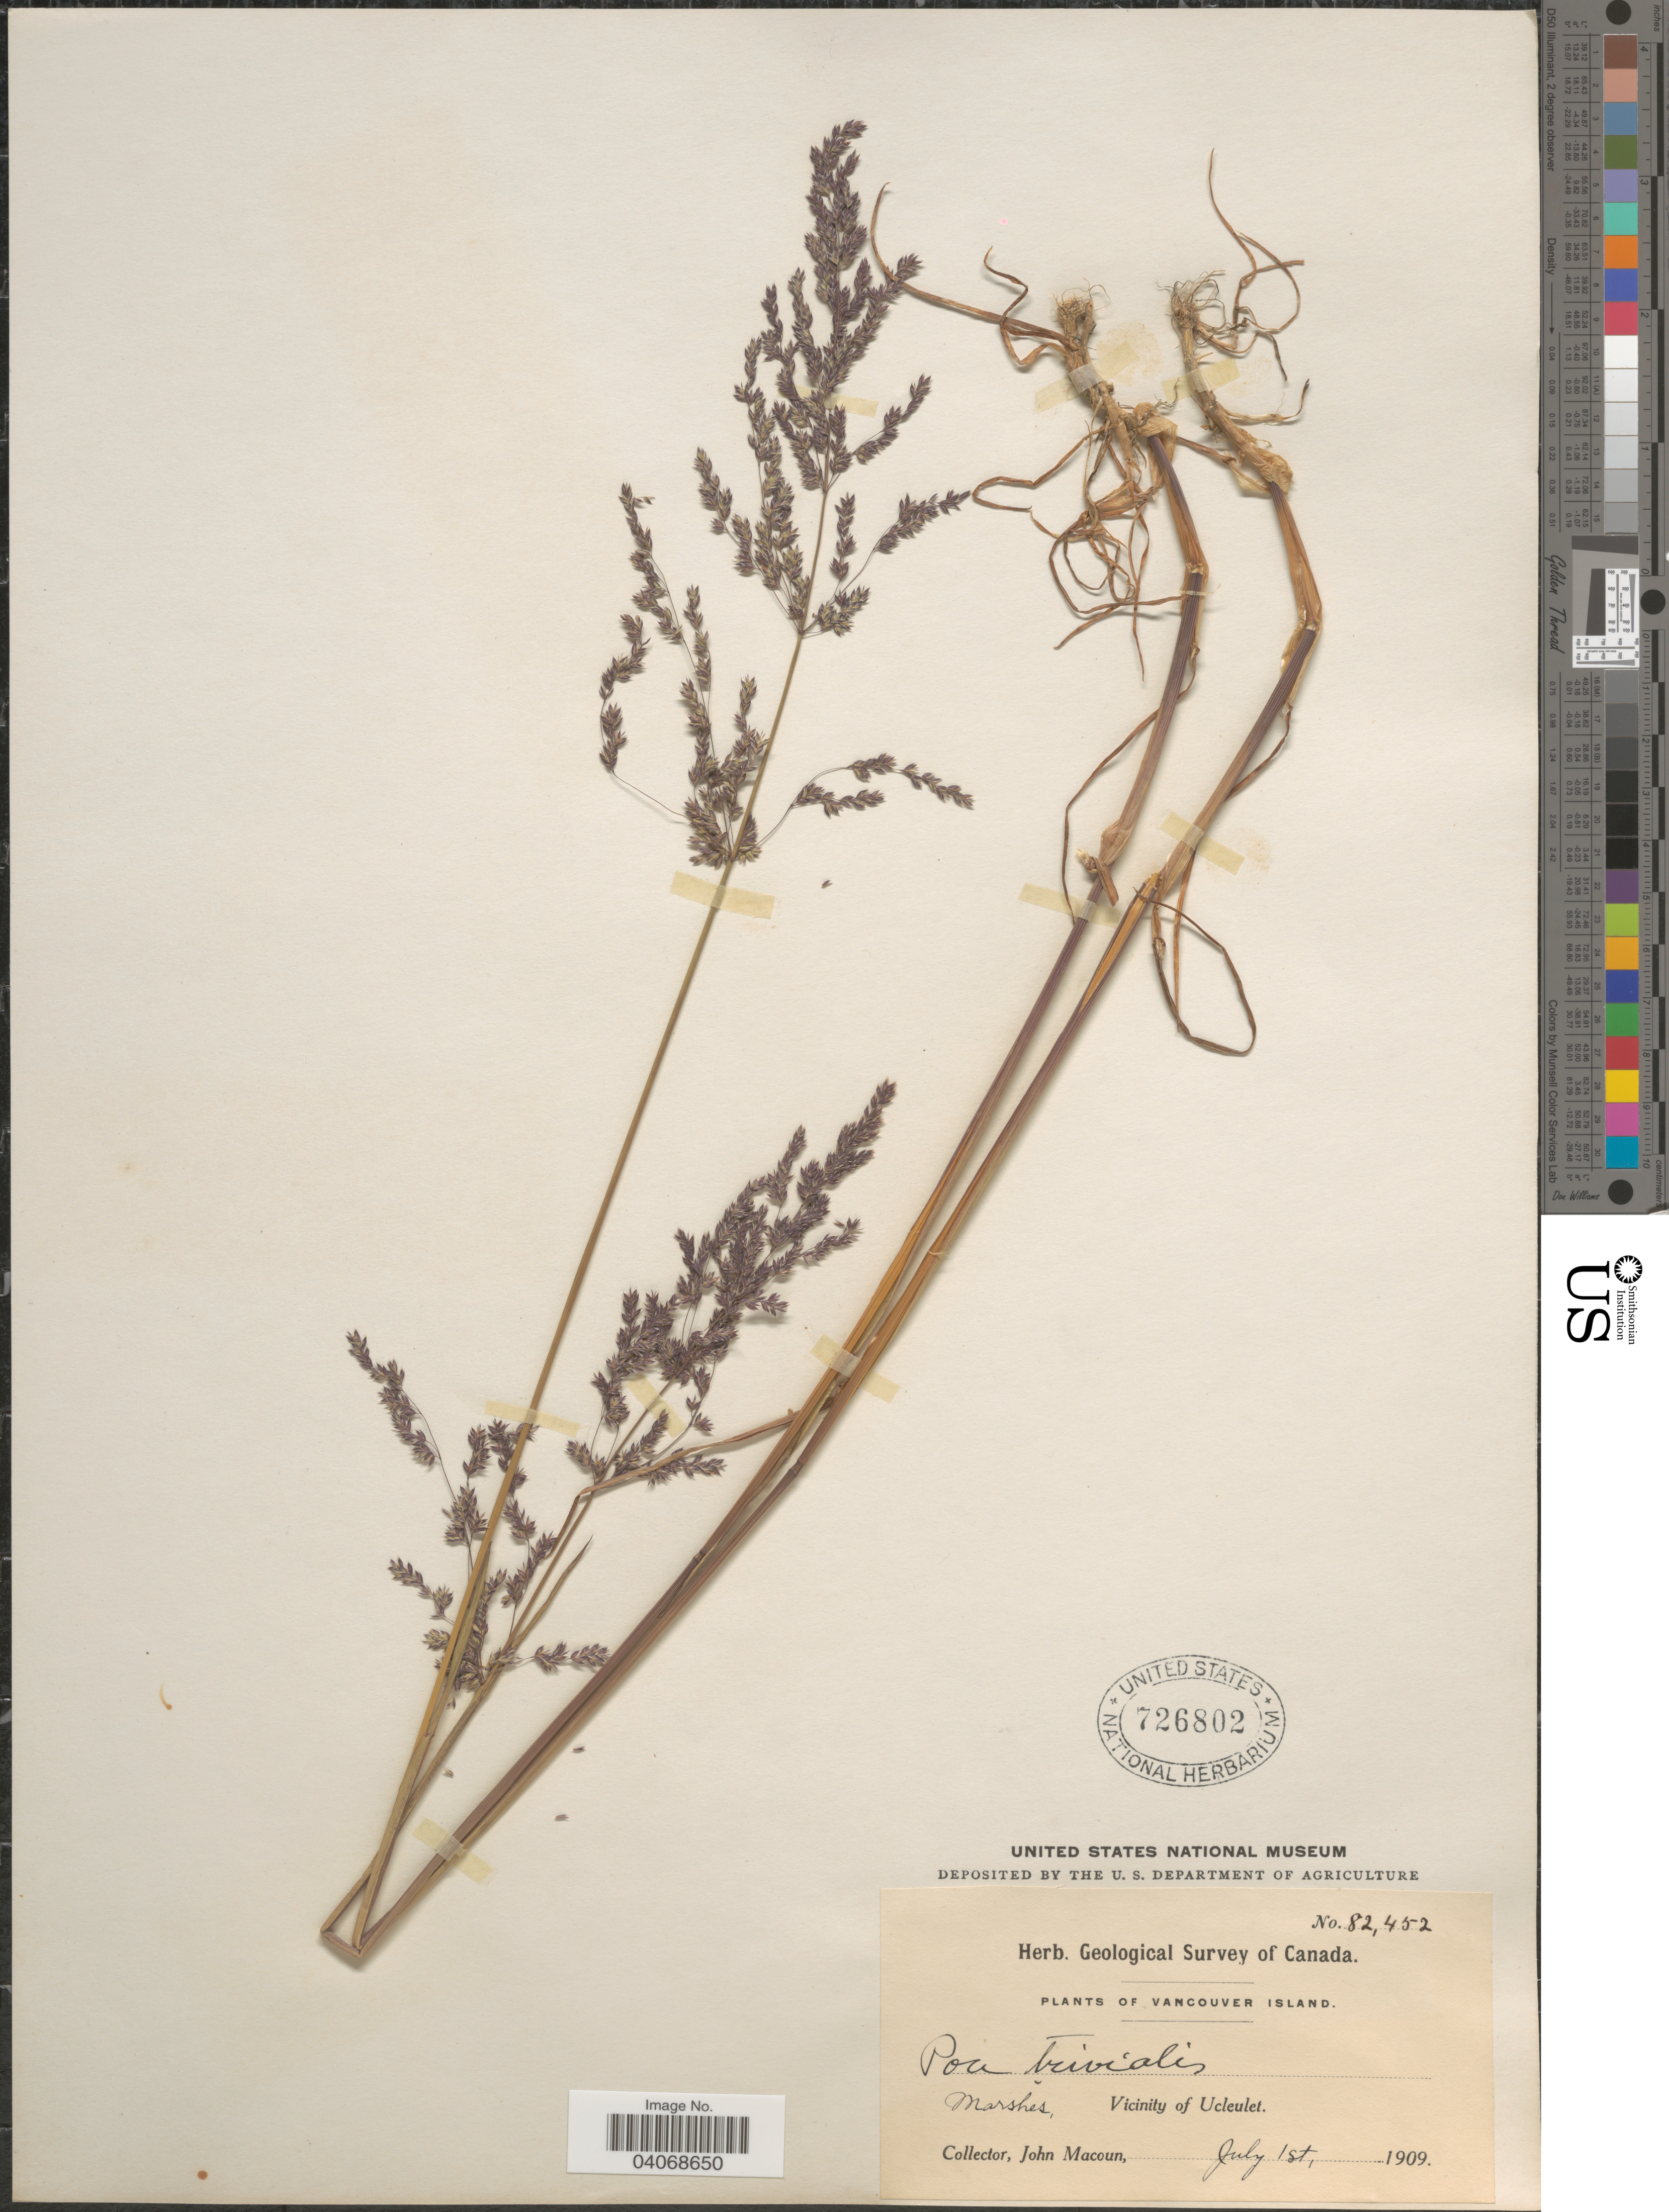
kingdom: Plantae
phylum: Tracheophyta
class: Liliopsida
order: Poales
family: Poaceae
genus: Poa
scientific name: Poa trivialis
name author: L.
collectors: J. Macoun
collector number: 82452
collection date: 1909-07-01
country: Canada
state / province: British Columbia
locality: Herb. Geological Survey of Canada. Vancouver Island. Marshes, Vicinity of Ucleulet.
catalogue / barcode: US 726802